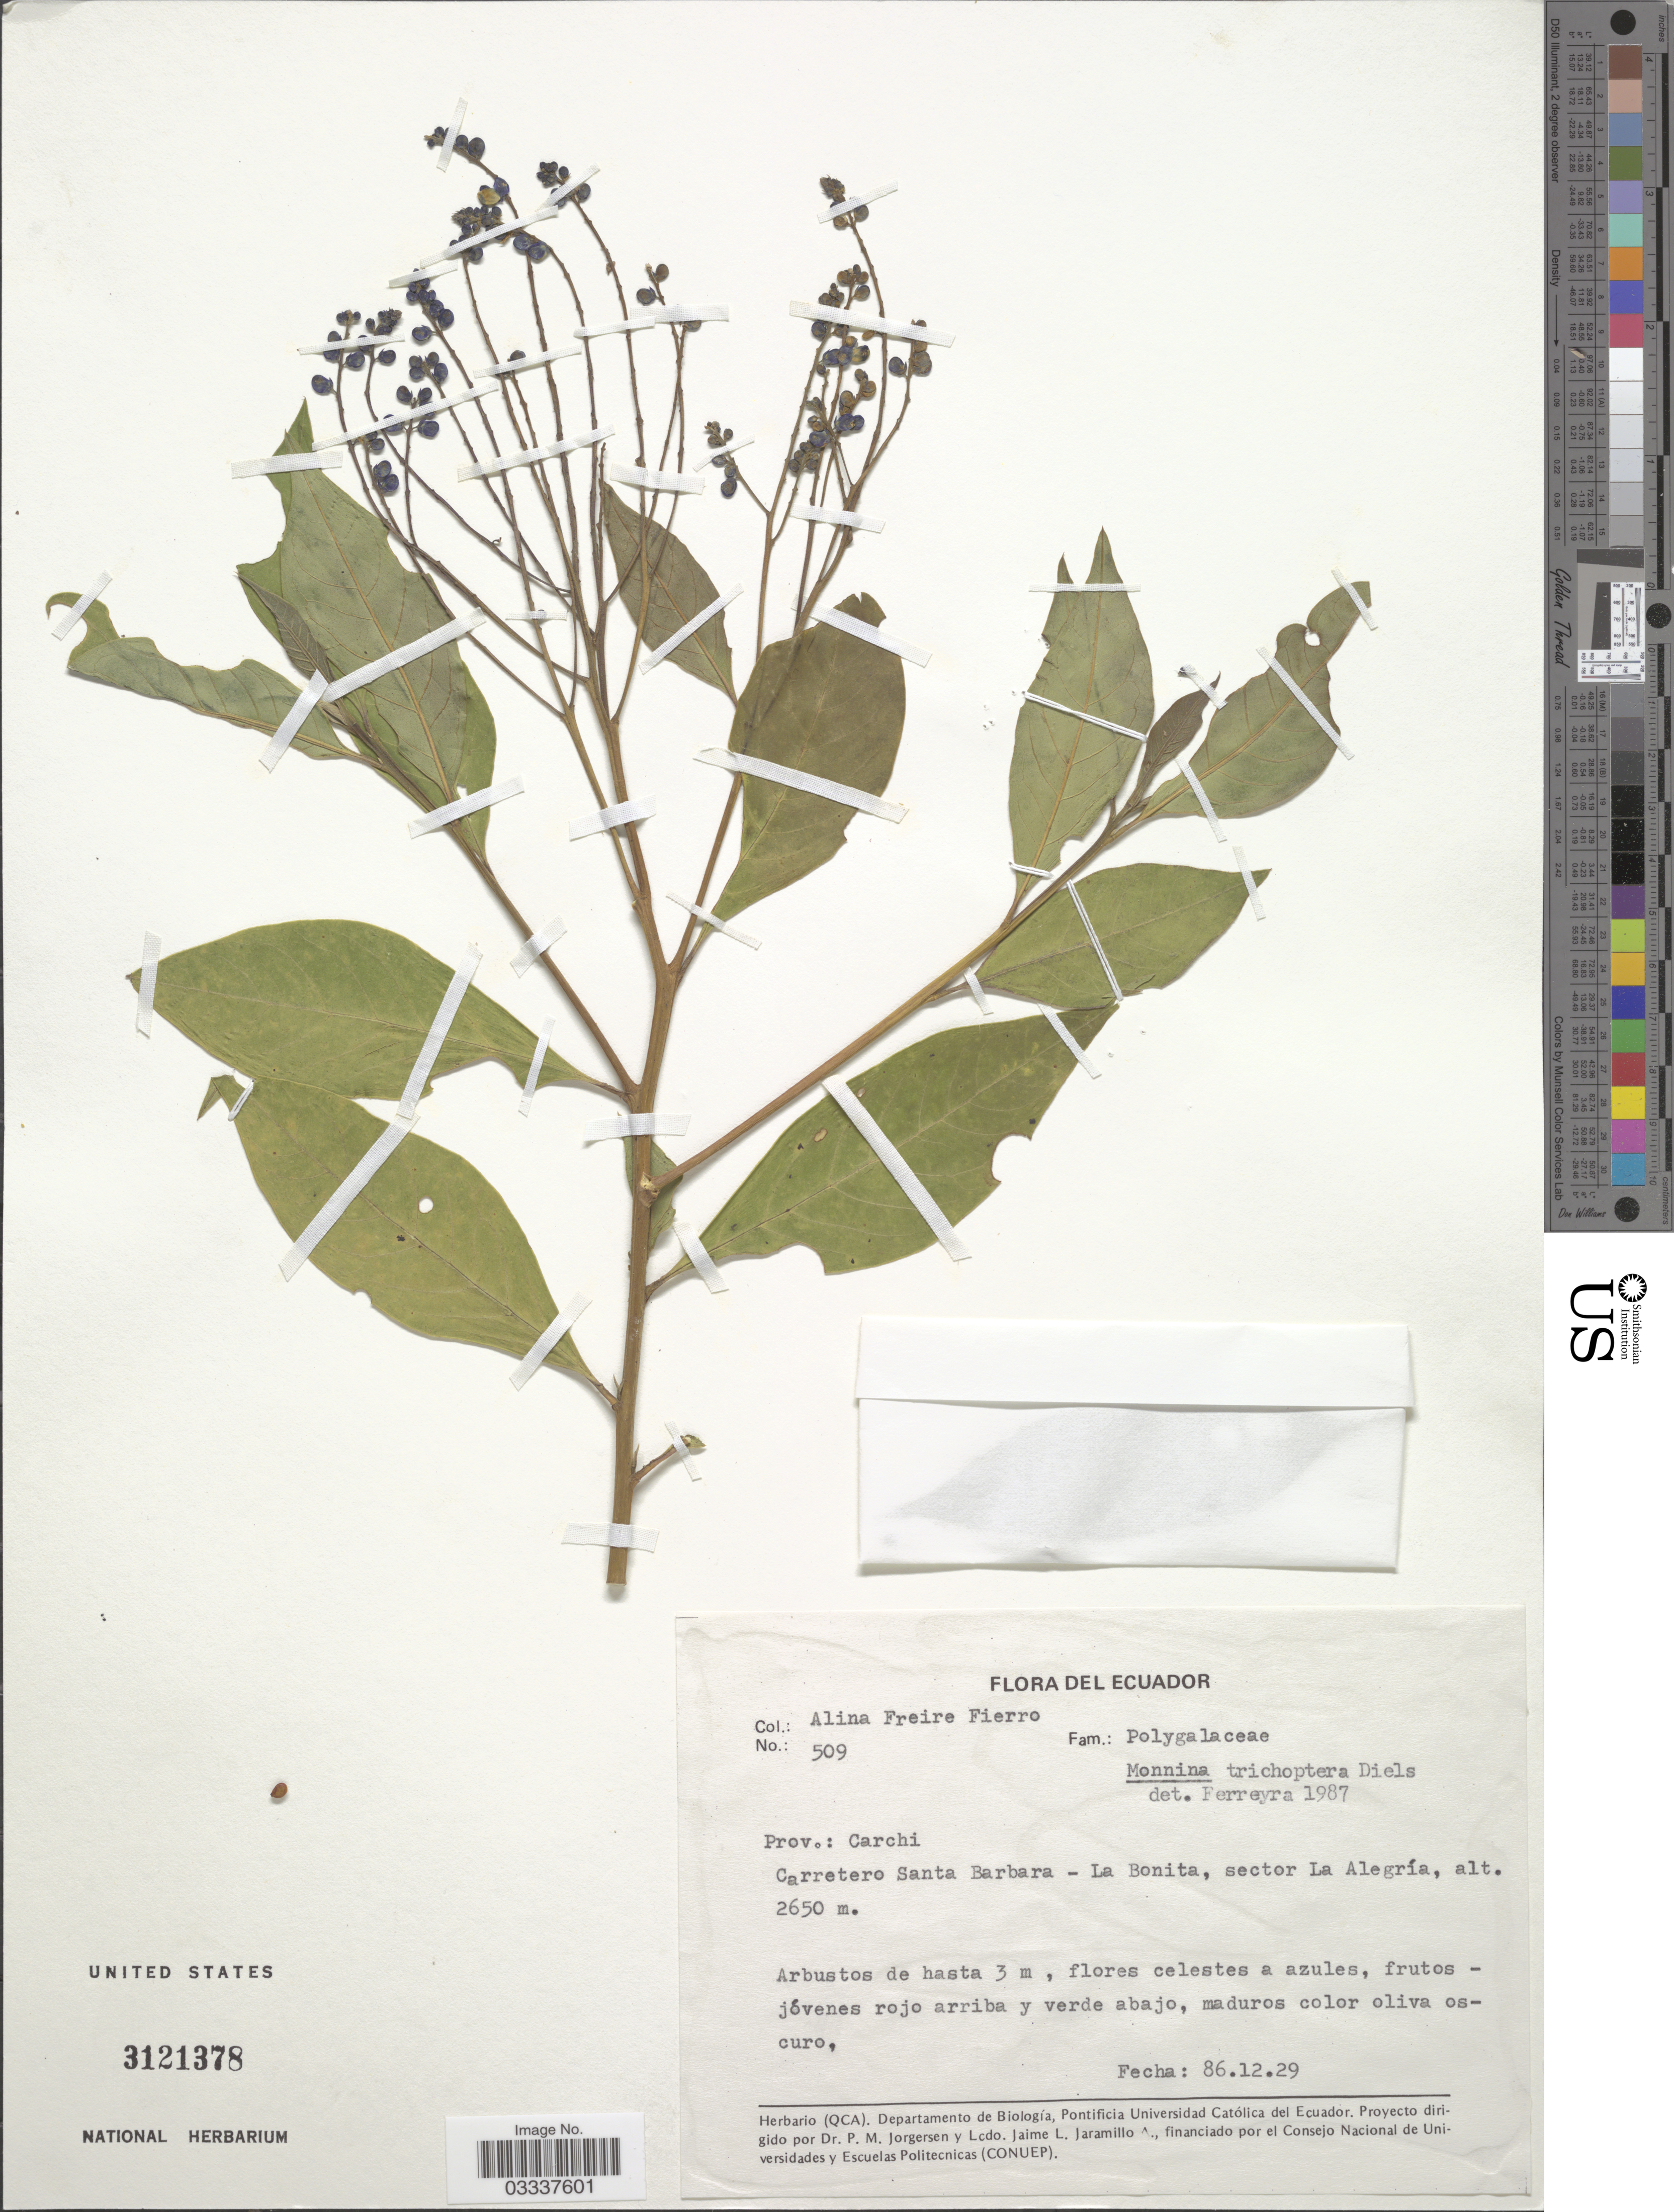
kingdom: Plantae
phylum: Tracheophyta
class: Magnoliopsida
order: Fabales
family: Polygalaceae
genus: Monnina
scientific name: Monnina marginata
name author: C. Presl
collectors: A. Freire-Fierro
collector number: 509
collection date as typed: Transcribed d/m/y: 29/12/86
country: Ecuador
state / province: Carchi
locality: Carretero Santa Barbara - La Bonita, sector La Alegría.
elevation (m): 2650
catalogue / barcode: US 3121378